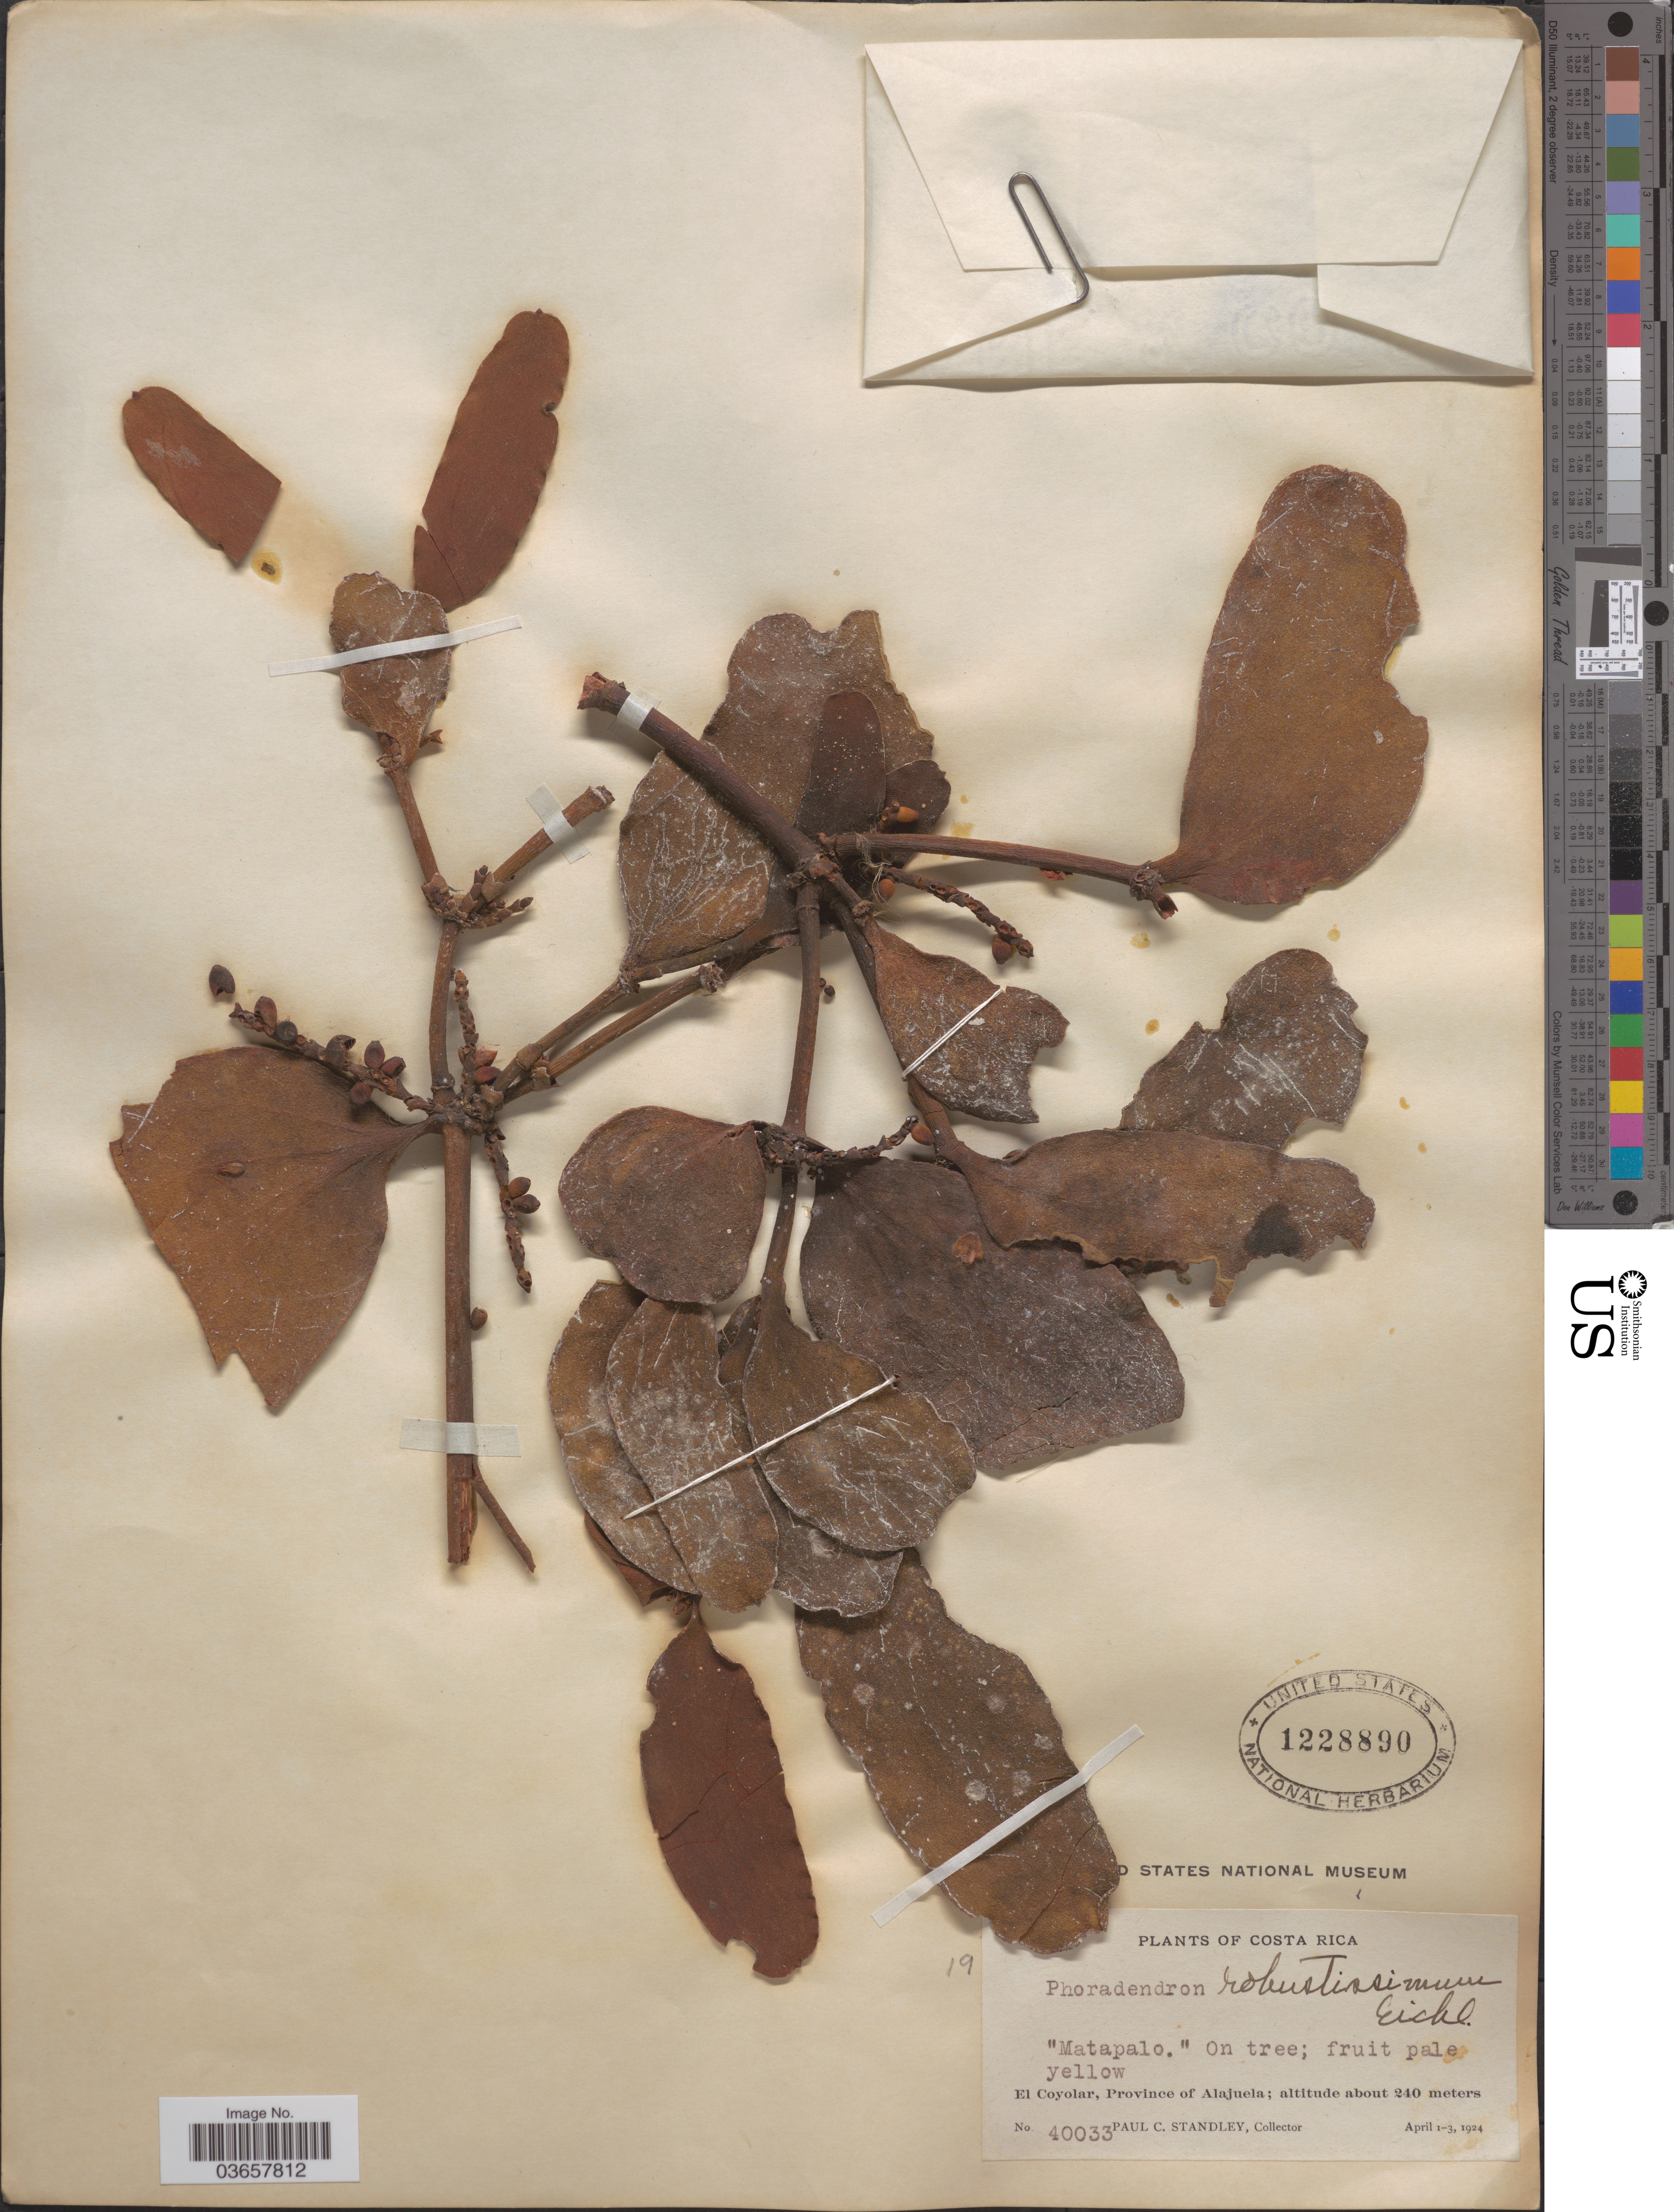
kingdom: Plantae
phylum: Tracheophyta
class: Magnoliopsida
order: Santalales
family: Viscaceae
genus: Phoradendron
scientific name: Phoradendron robustissimum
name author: Eichler in Mart.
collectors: P. C. Standley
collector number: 40033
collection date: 1924-04-01/1924-04-03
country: Costa Rica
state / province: Alajuela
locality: El Coyolar.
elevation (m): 240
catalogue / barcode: US 1228890